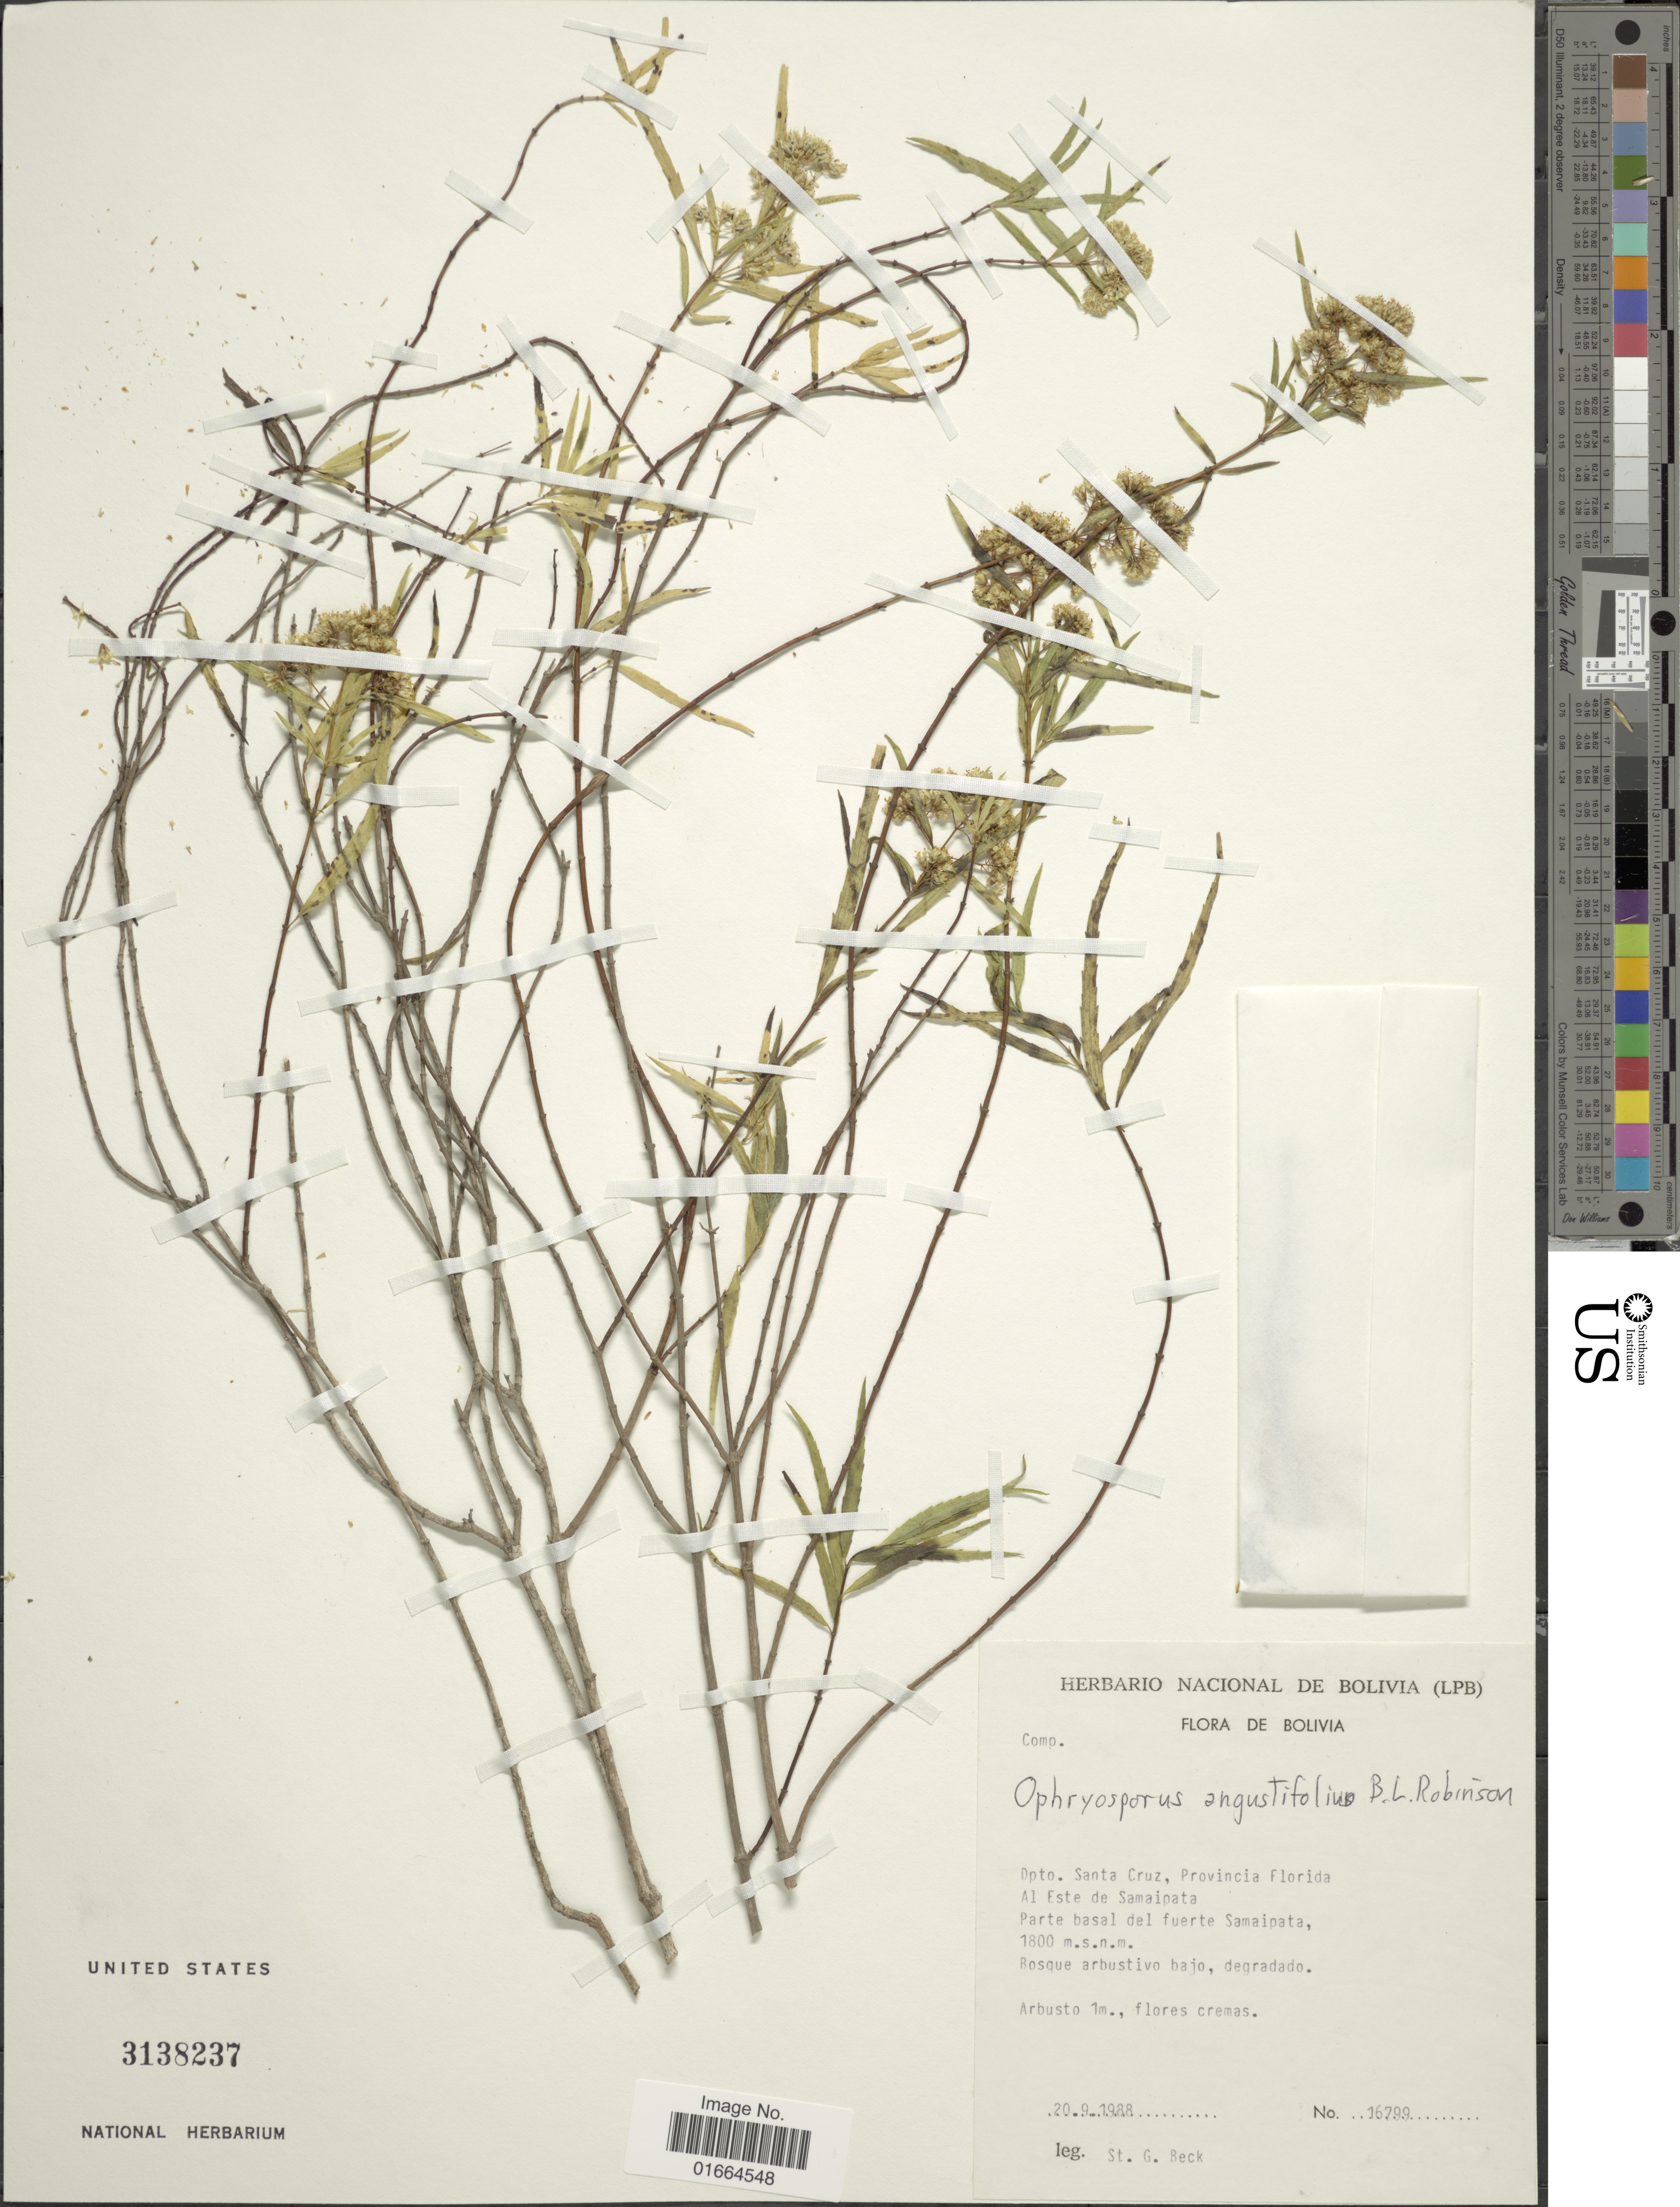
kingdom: Plantae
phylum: Tracheophyta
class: Magnoliopsida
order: Asterales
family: Asteraceae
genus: Ophryosporus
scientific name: Ophryosporus angustifolius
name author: B.L. Rob.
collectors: S. G. Beck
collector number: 16799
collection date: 1988-09-20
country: Bolivia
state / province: Santa Cruz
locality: Dpto. Santo Cruz, Provincia Florida, Al Este de Samaipata, Parte basal del fuerte Samaipata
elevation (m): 1800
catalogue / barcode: US 3138237